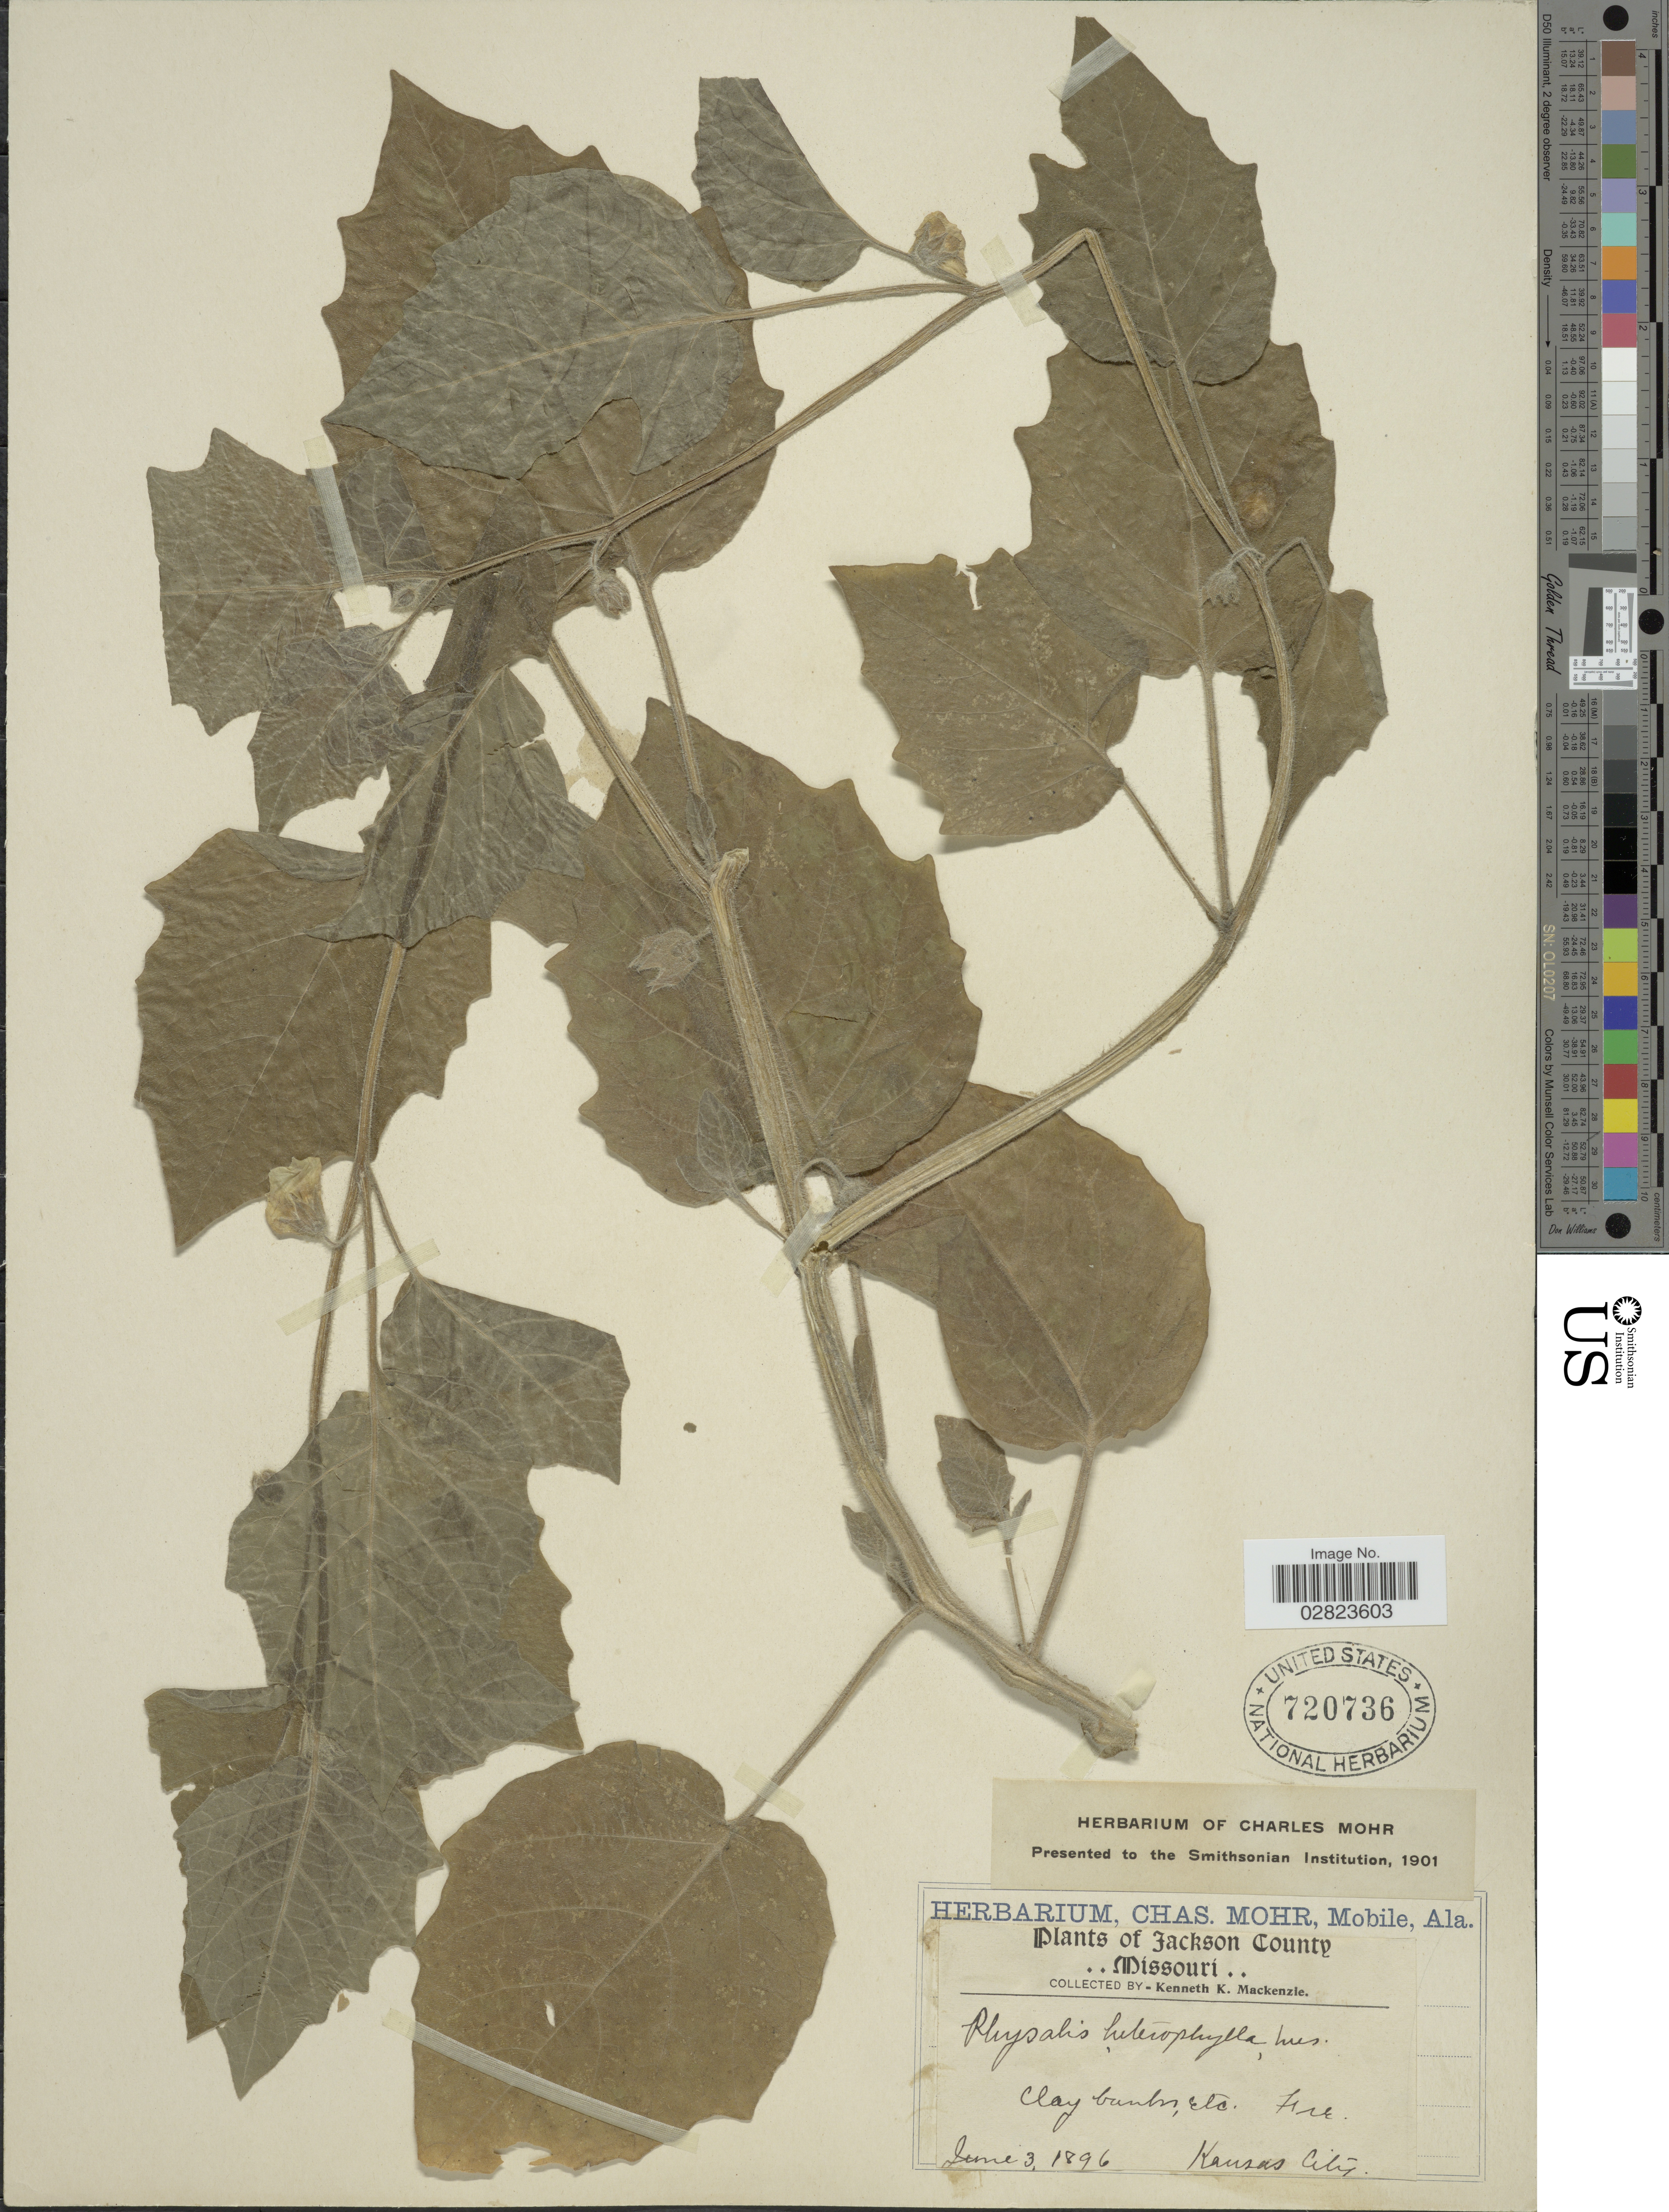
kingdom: Plantae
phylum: Tracheophyta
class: Magnoliopsida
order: Solanales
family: Solanaceae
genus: Physalis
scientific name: Physalis heterophylla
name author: Nees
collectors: K. K. Mackenzie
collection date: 1896-06-03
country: United States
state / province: Missouri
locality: Jackson County. Kansas City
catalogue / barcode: US 720736